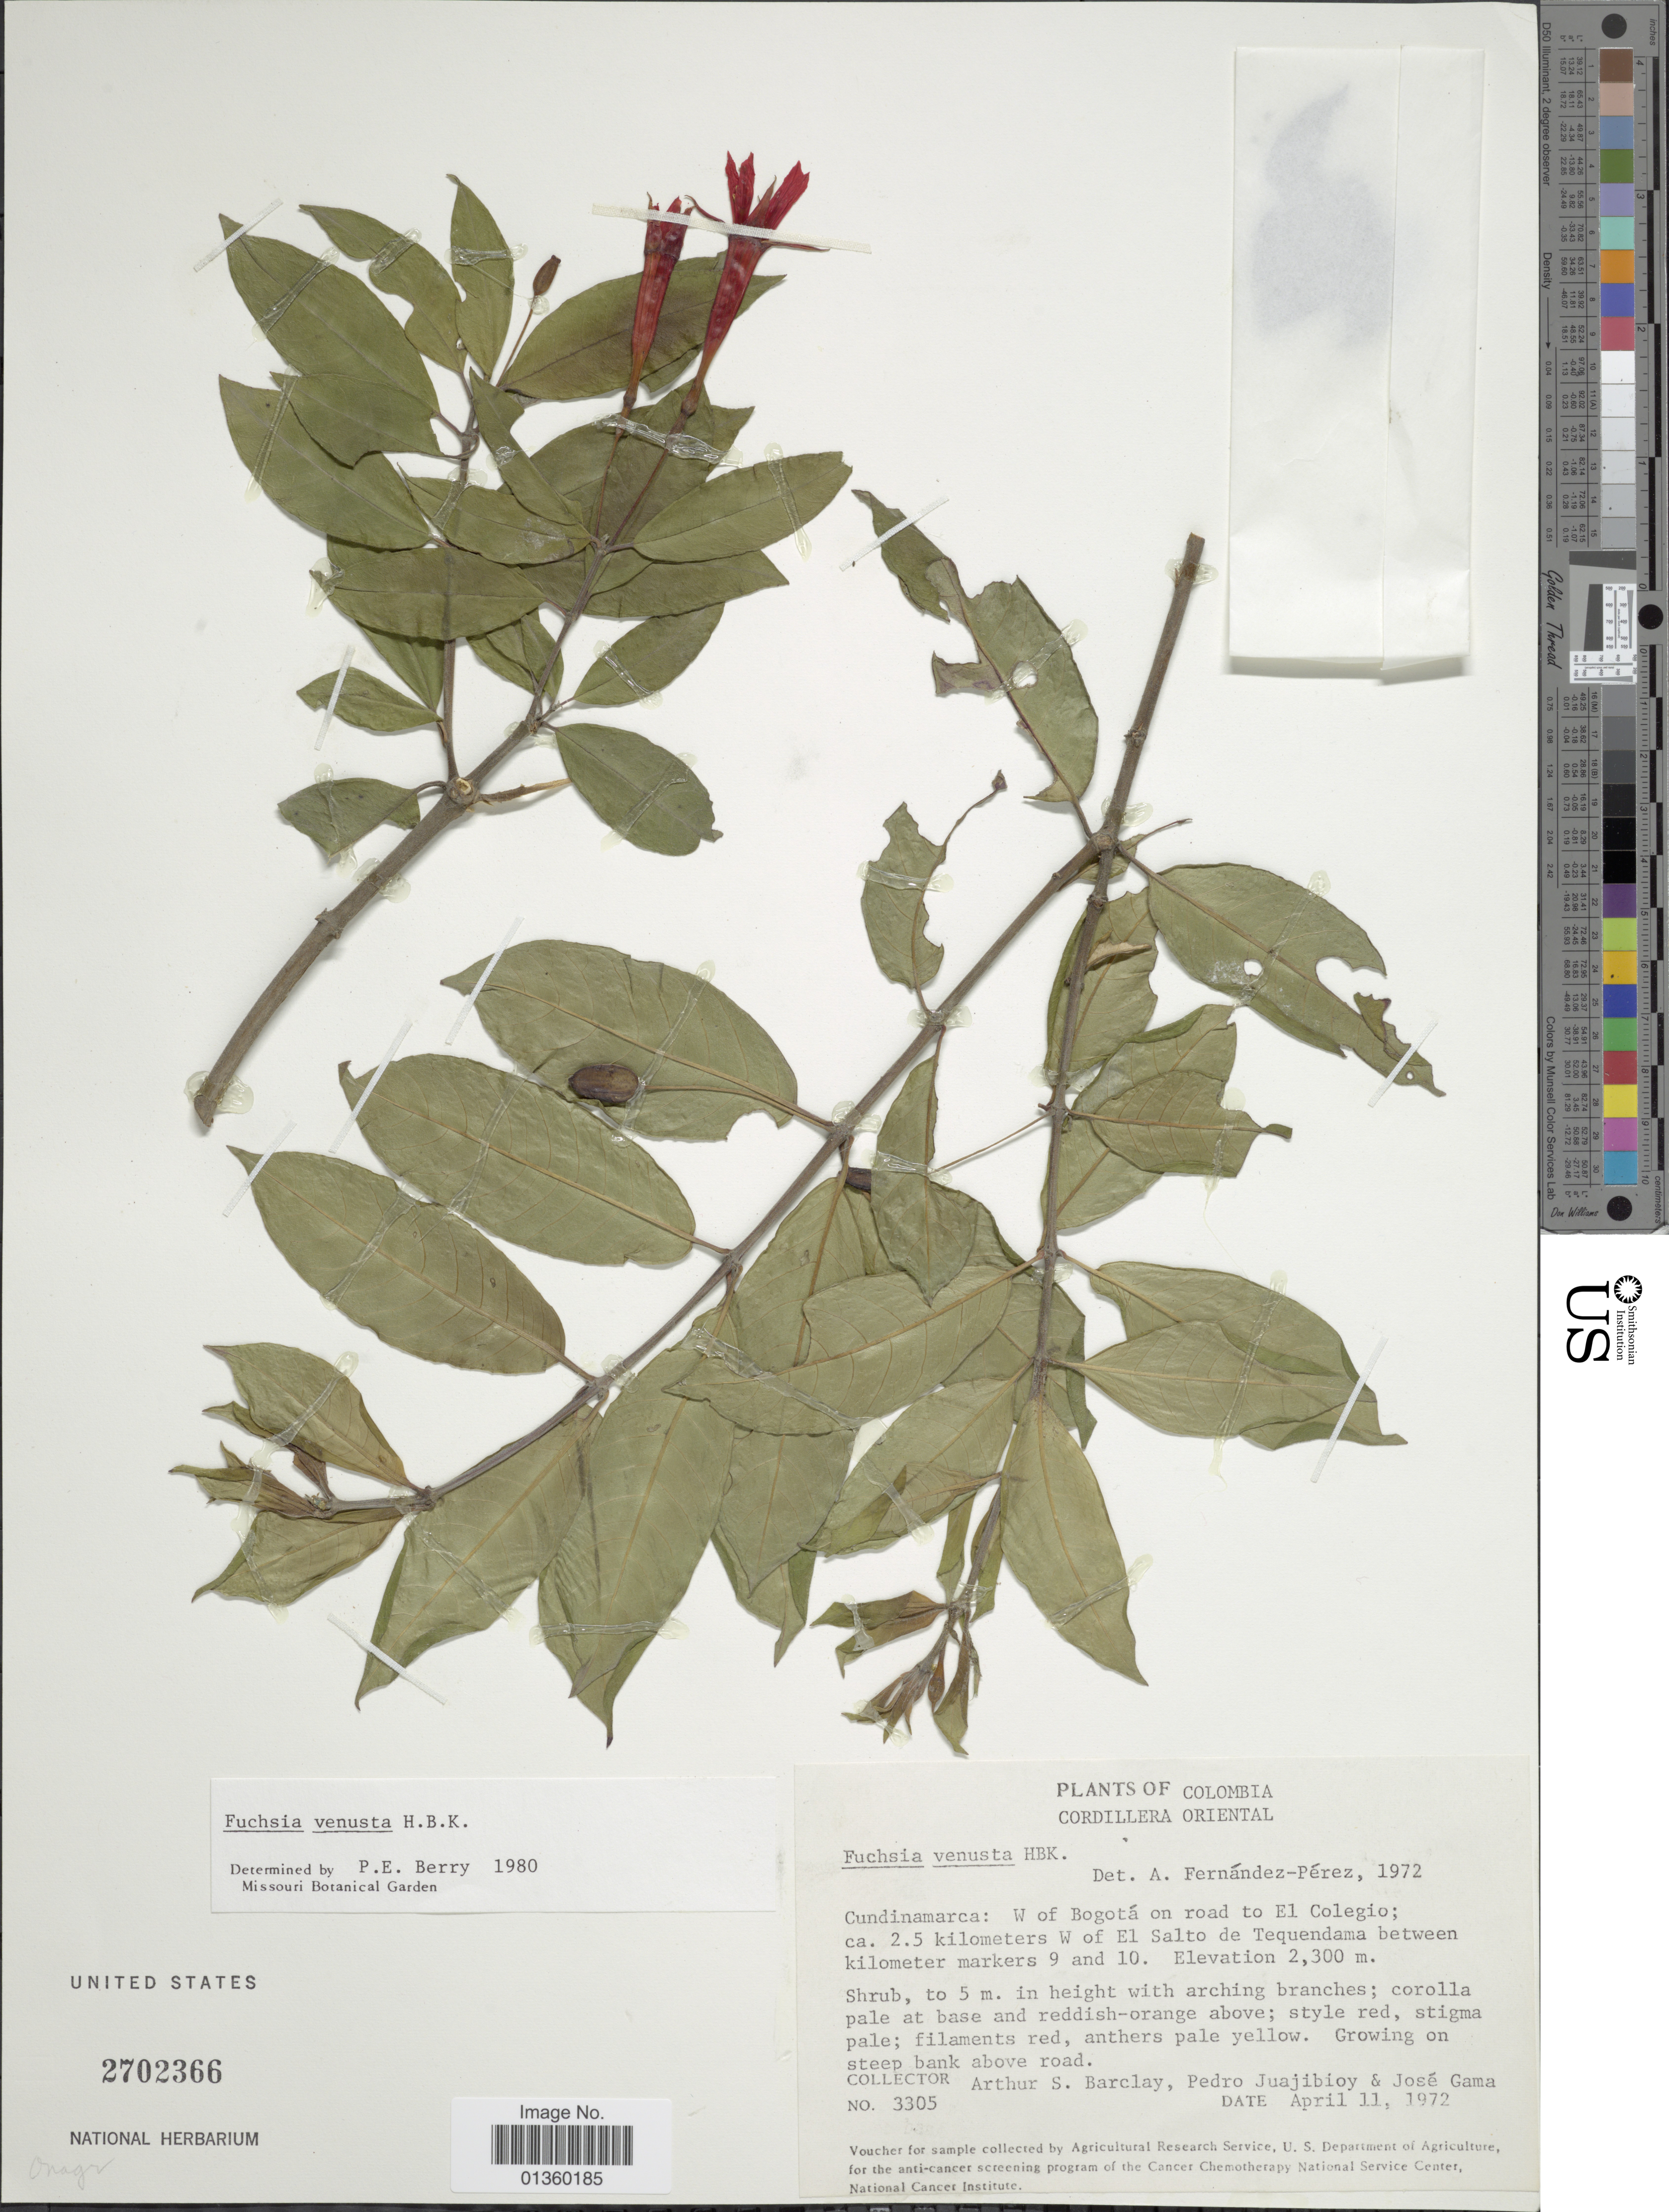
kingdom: Plantae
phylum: Tracheophyta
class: Magnoliopsida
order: Myrtales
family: Onagraceae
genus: Fuchsia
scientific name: Fuchsia venusta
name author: Kunth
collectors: A. S. Barclay, P. Juajibioy & J. Gama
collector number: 3305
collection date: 1972-04-11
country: Colombia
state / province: Cundinamarca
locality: Cordillera Oriental. W of Bogotá on road to El Colegio; ca. 2.5 kilometers W of El Salto de Tequendama between kilometer markers 9 and 10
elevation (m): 2300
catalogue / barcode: US 2702366